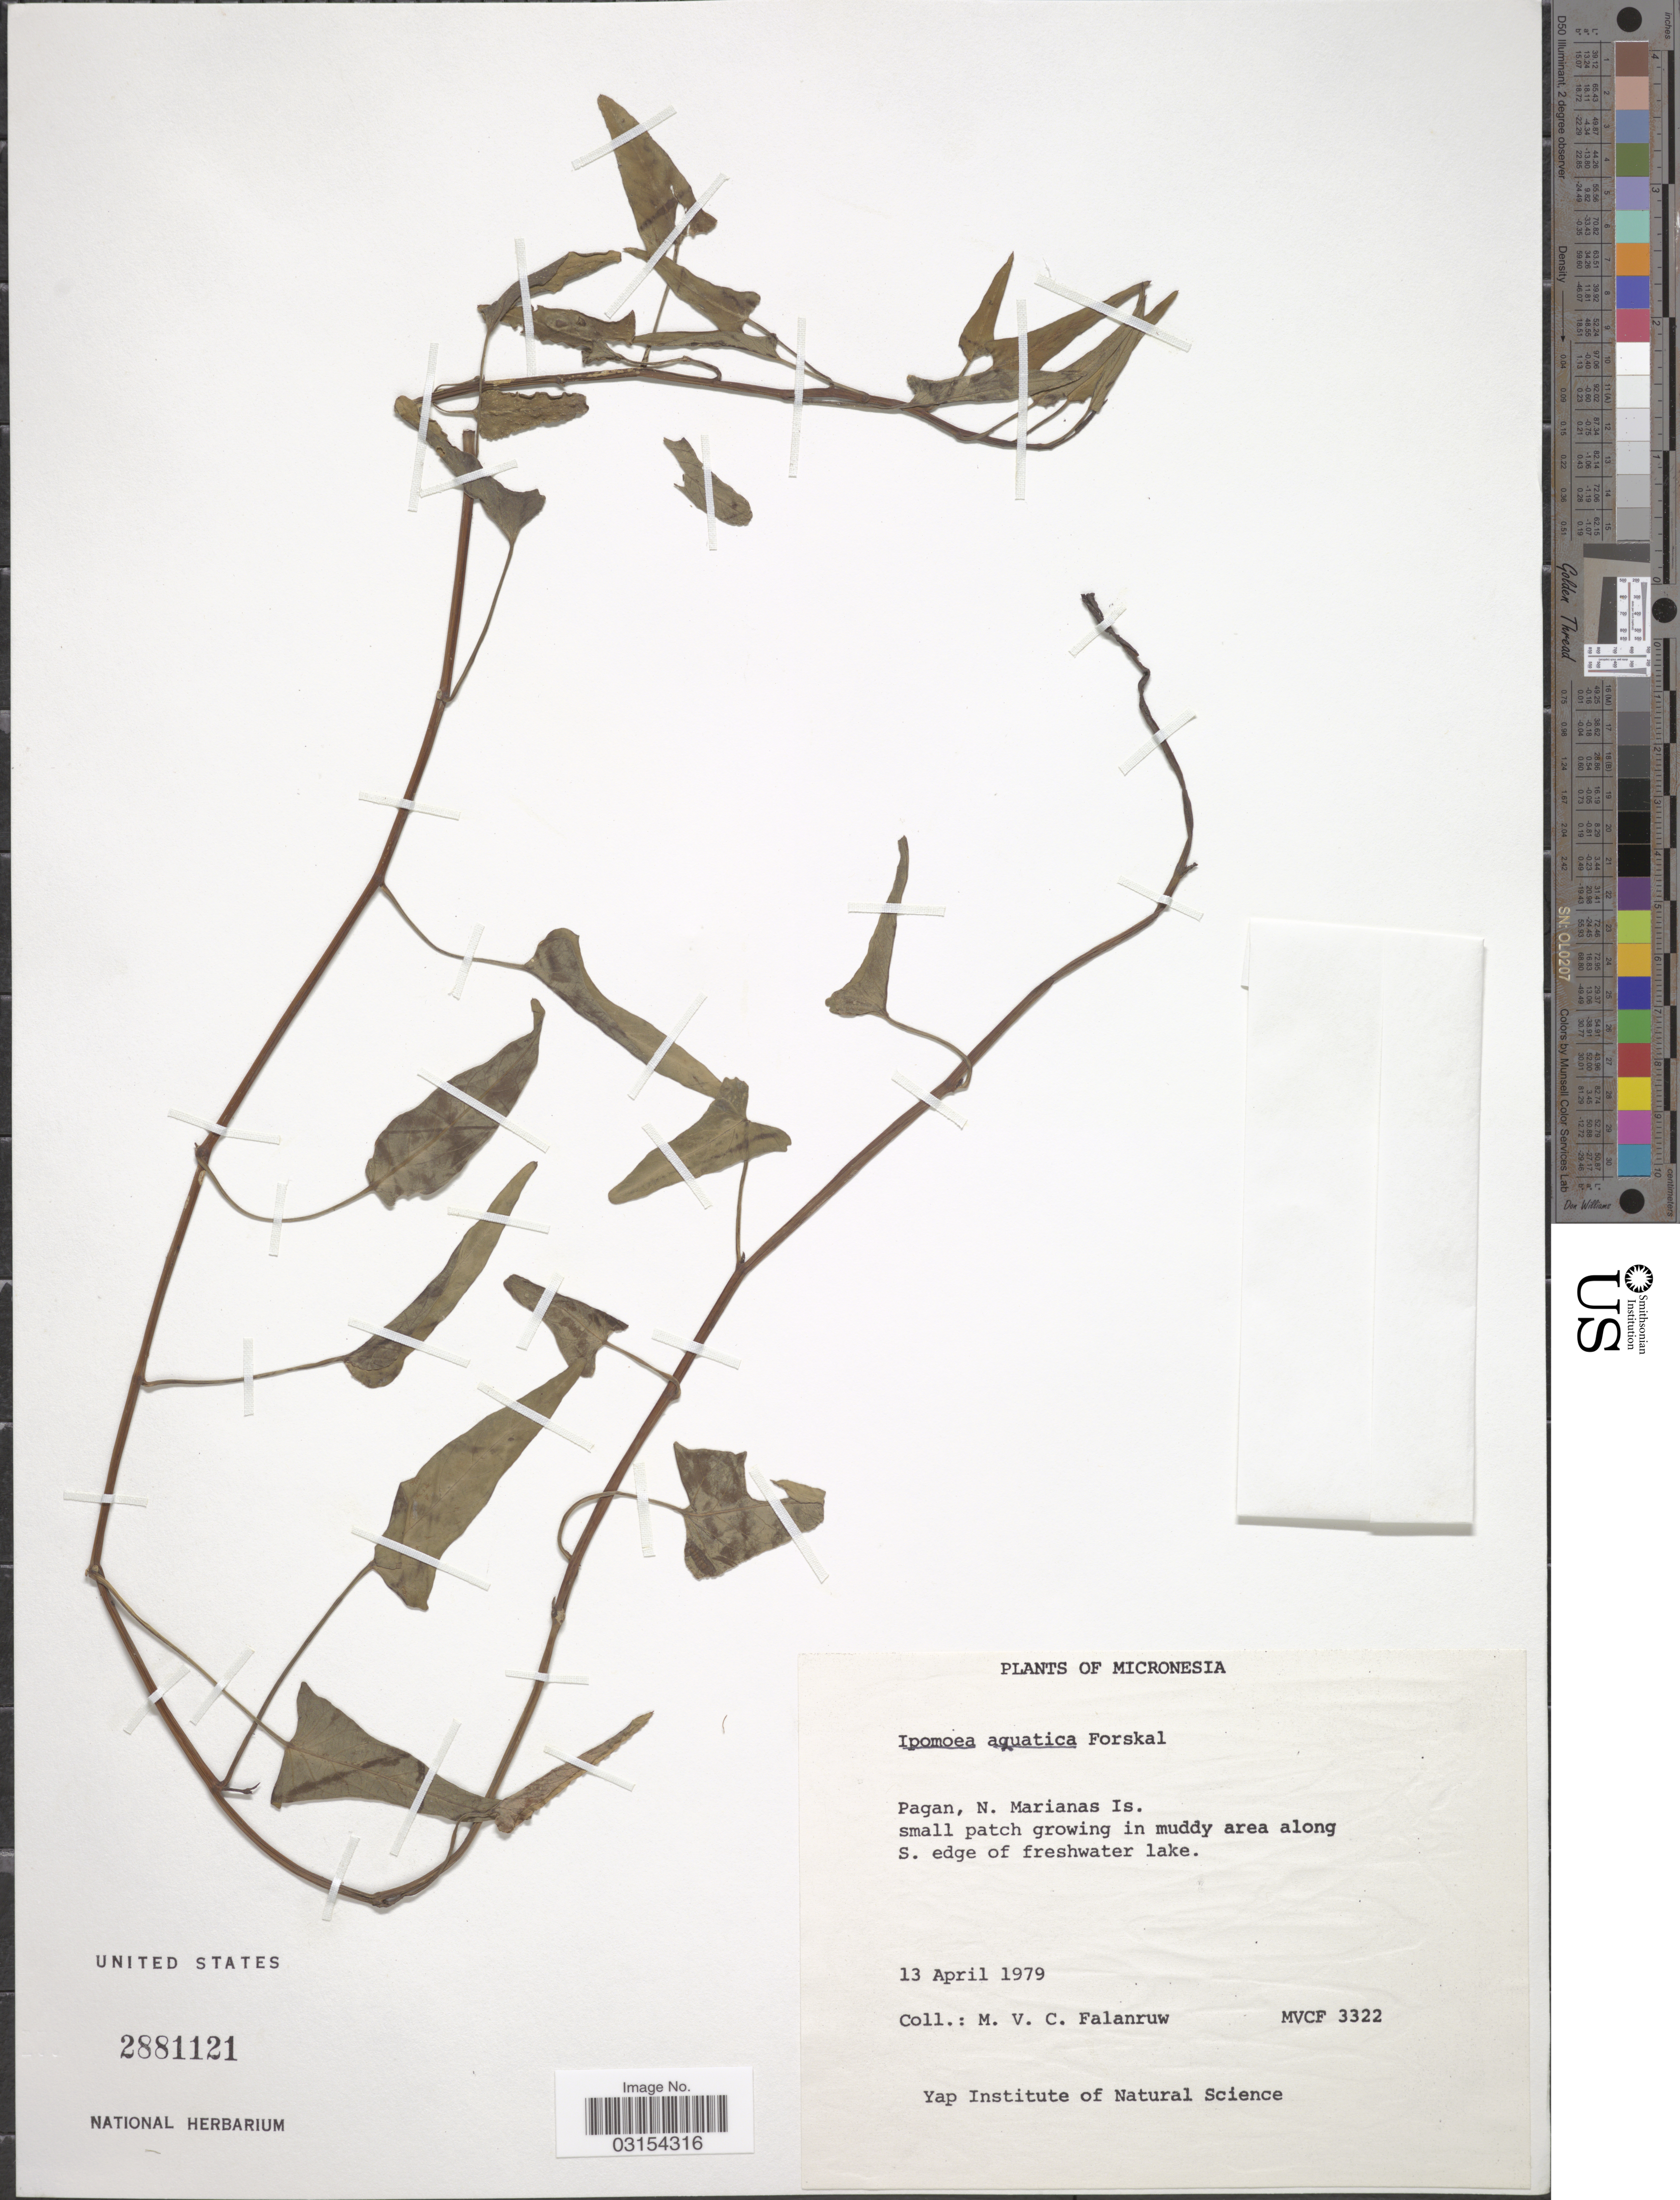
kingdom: Plantae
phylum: Tracheophyta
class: Magnoliopsida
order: Solanales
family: Convolvulaceae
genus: Ipomoea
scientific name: Ipomoea aquatica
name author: Forssk.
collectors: M. V. Falanruw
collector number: MVCF3322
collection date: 1979-04-13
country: Northern Mariana Islands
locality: Micronesia. Pagan, N. Marianas Is.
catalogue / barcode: US 2881121